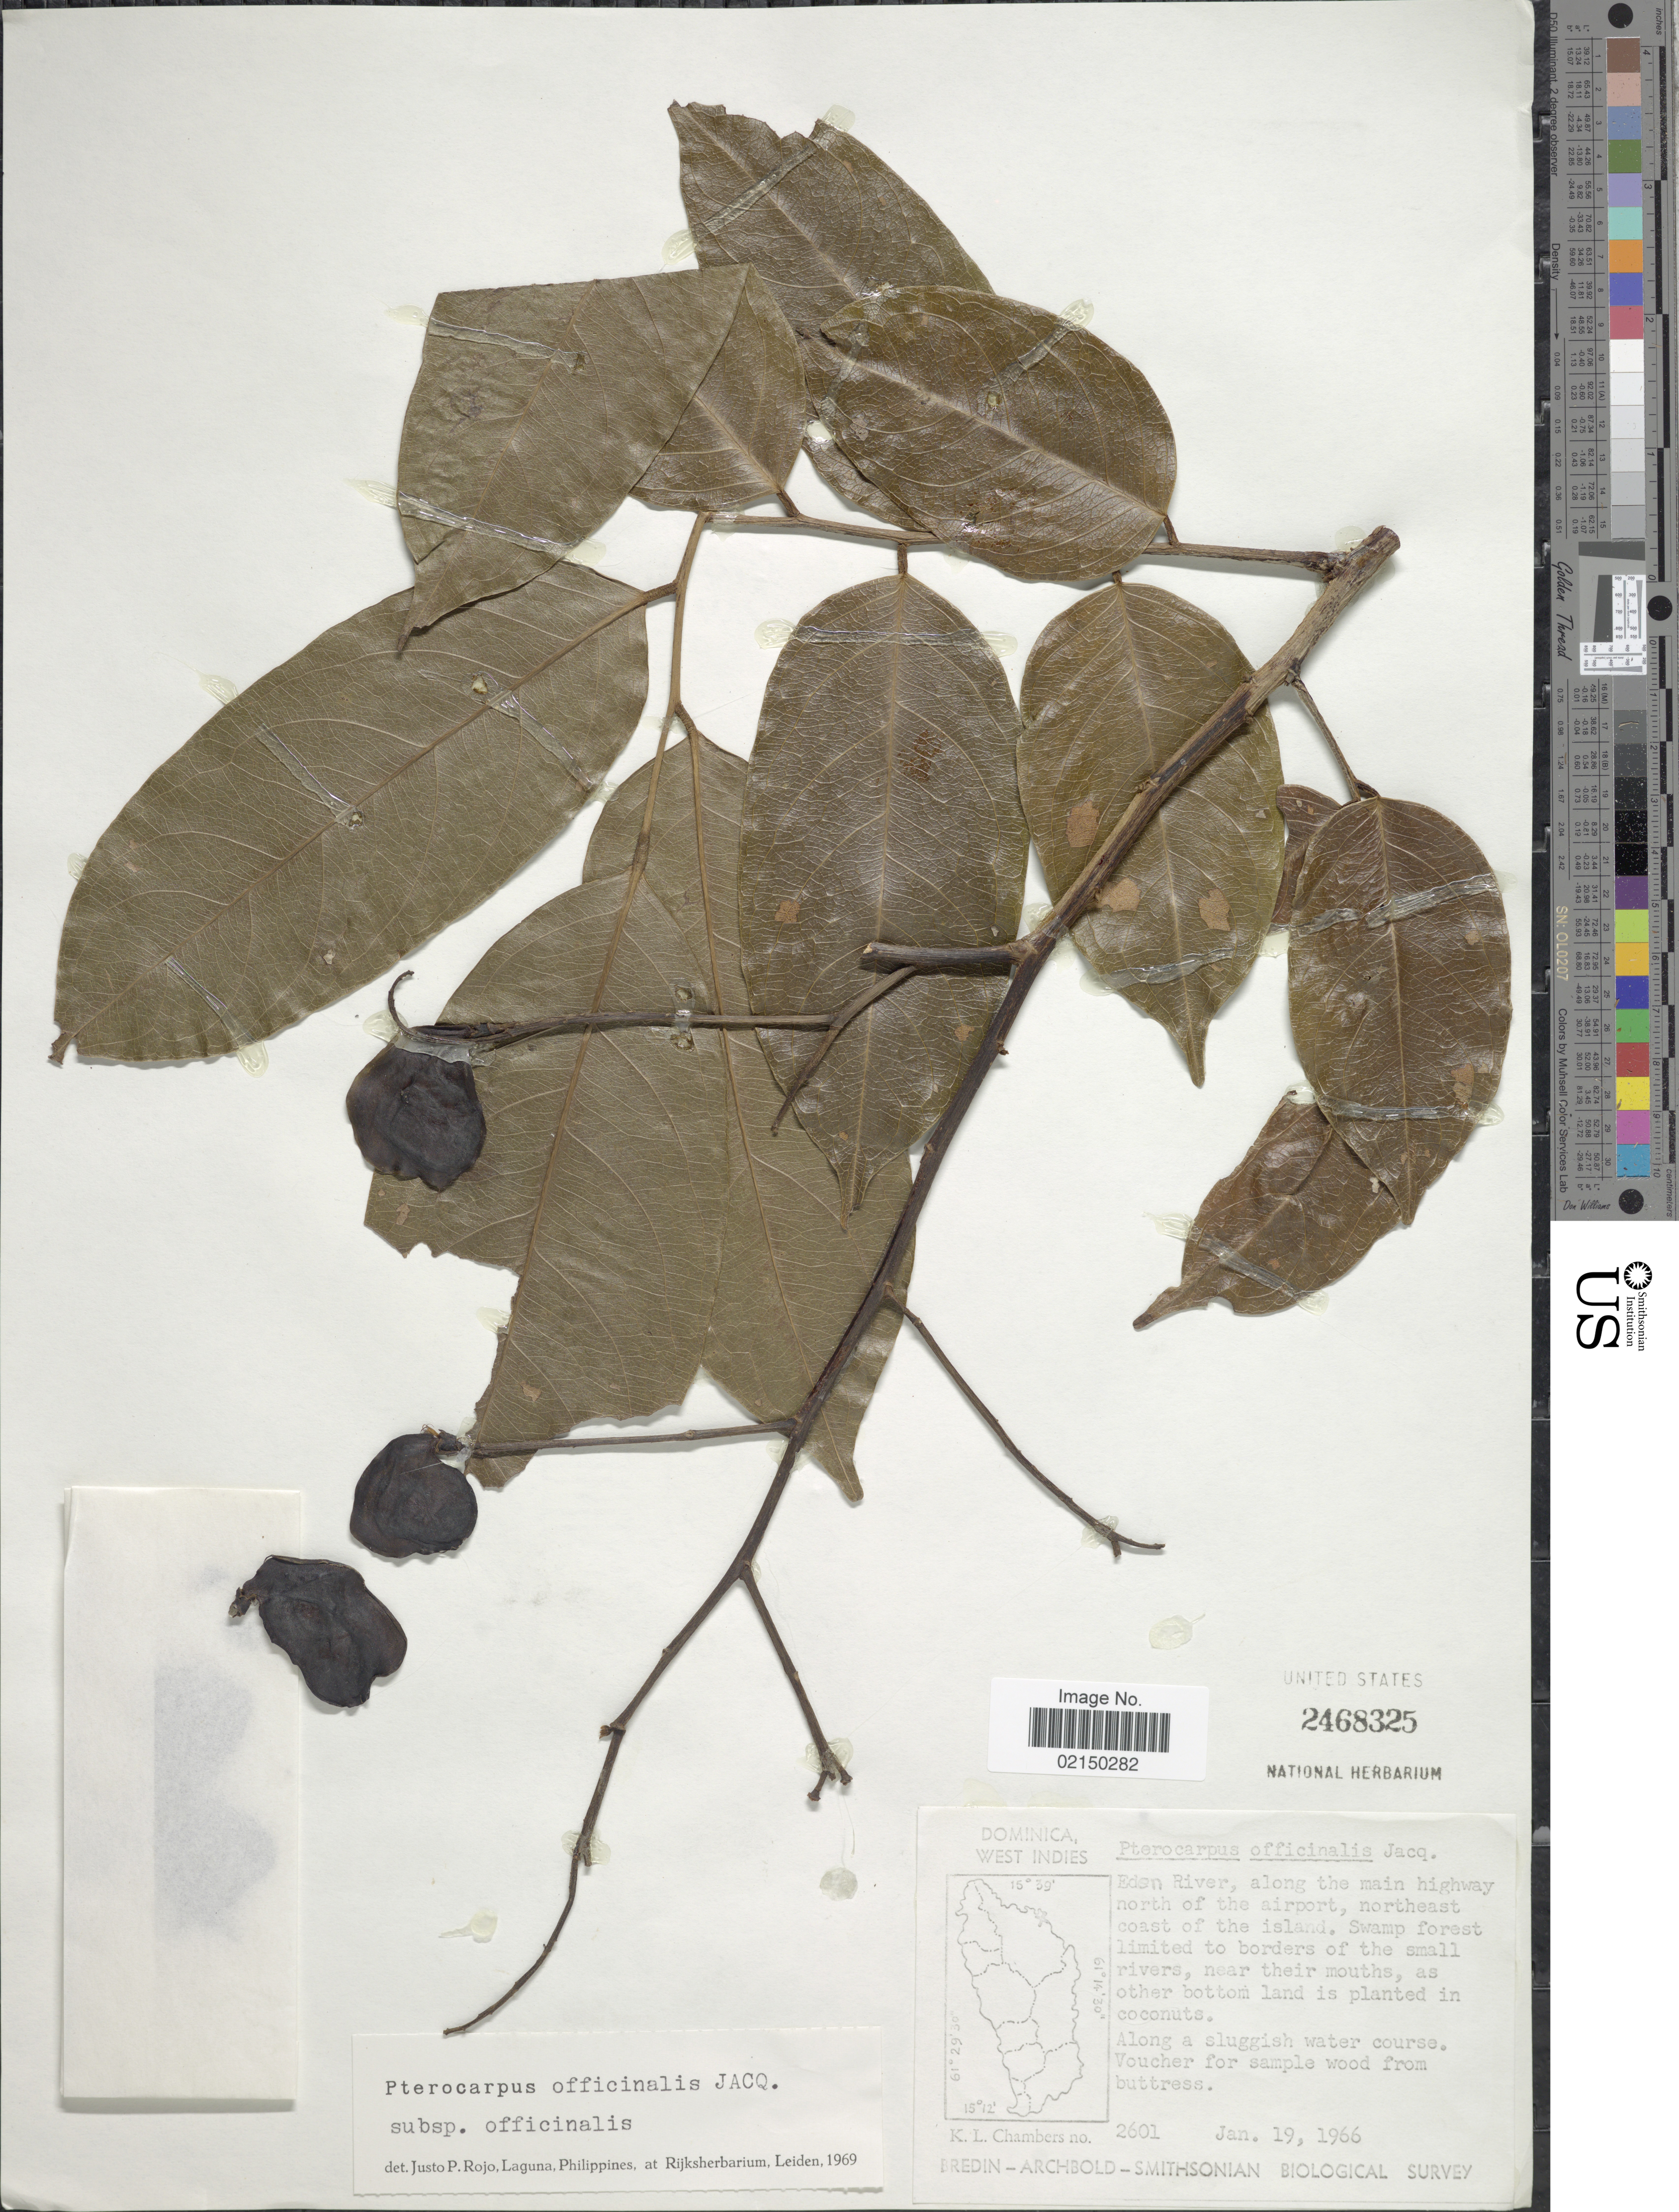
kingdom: Plantae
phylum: Tracheophyta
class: Magnoliopsida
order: Fabales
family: Fabaceae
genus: Pterocarpus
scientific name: Pterocarpus officinalis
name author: Jacq.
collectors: K. Chambers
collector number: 2601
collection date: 1966-01-19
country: Dominica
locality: Eden River, along the main highway north of the airport, northeast coast of the island, Swamp forest limited to borders of the small rivers, near their mouths, as other bottom land is planted in coconuts.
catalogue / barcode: US 2468325